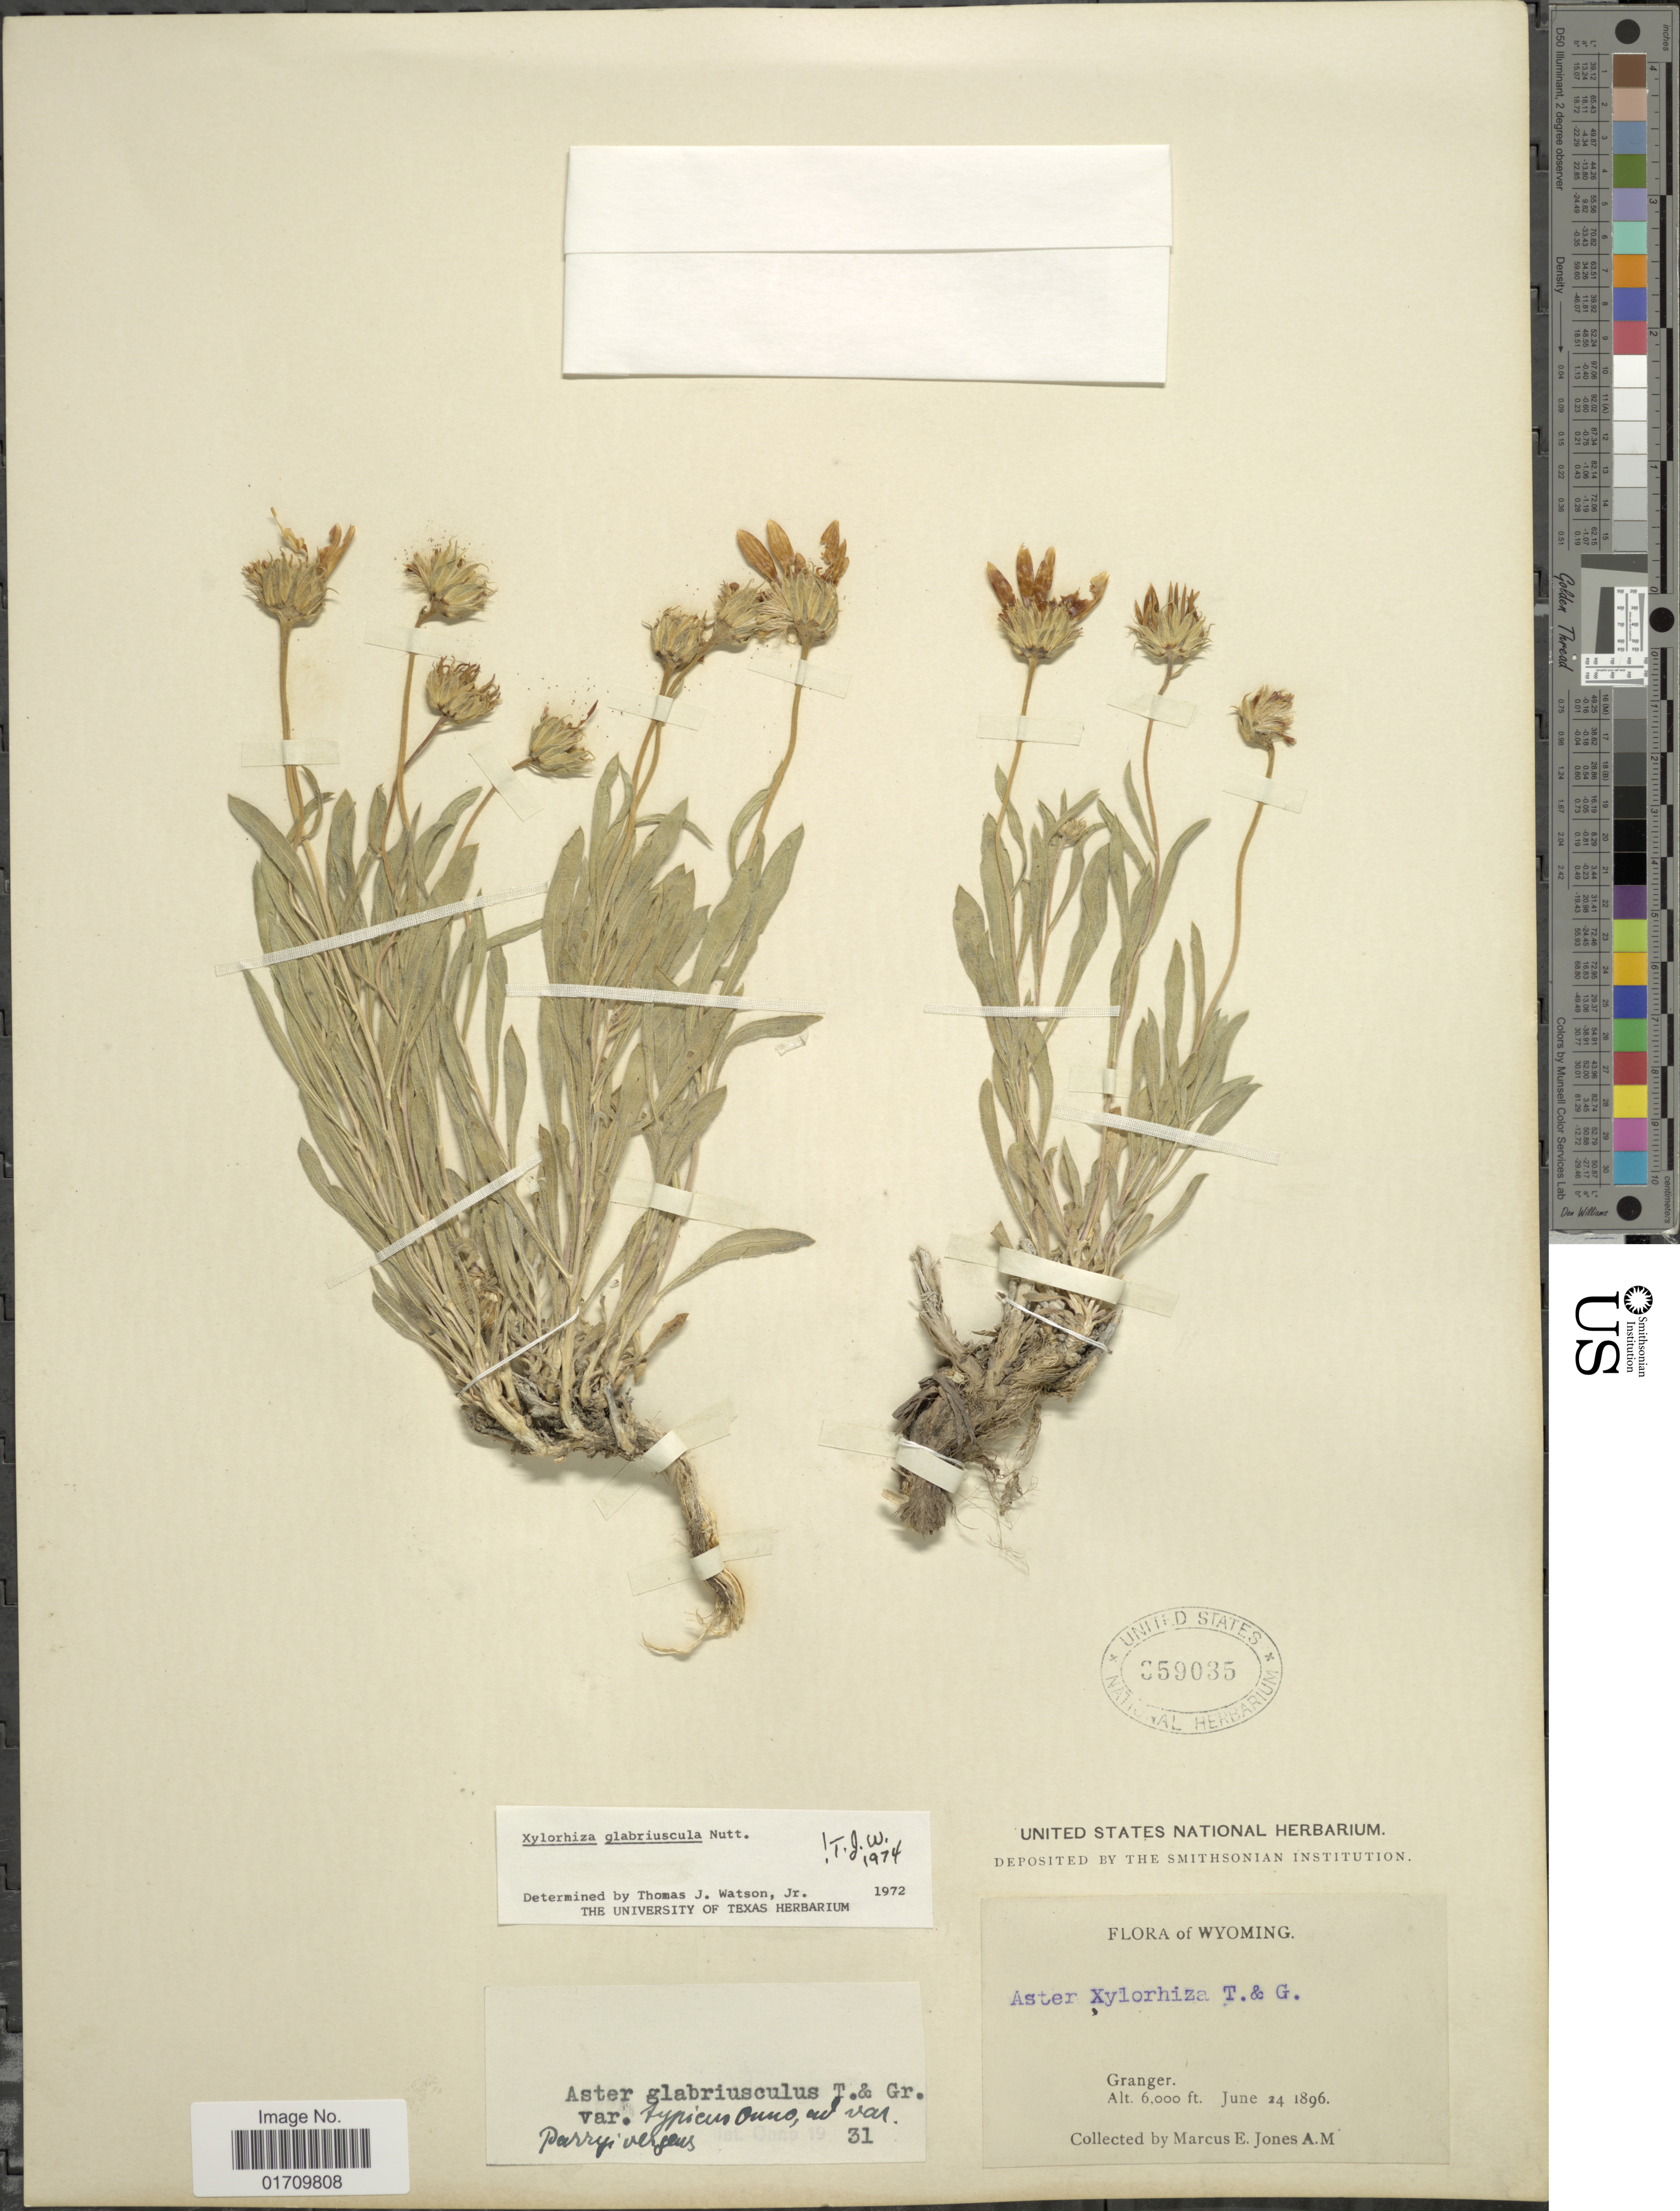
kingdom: Plantae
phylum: Tracheophyta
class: Magnoliopsida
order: Asterales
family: Asteraceae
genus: Xylorhiza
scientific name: Xylorhiza glabriuscula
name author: Nutt.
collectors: M. E. Jones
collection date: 1896-06-24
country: United States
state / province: Wyoming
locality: Granger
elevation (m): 1829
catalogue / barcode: US 359035